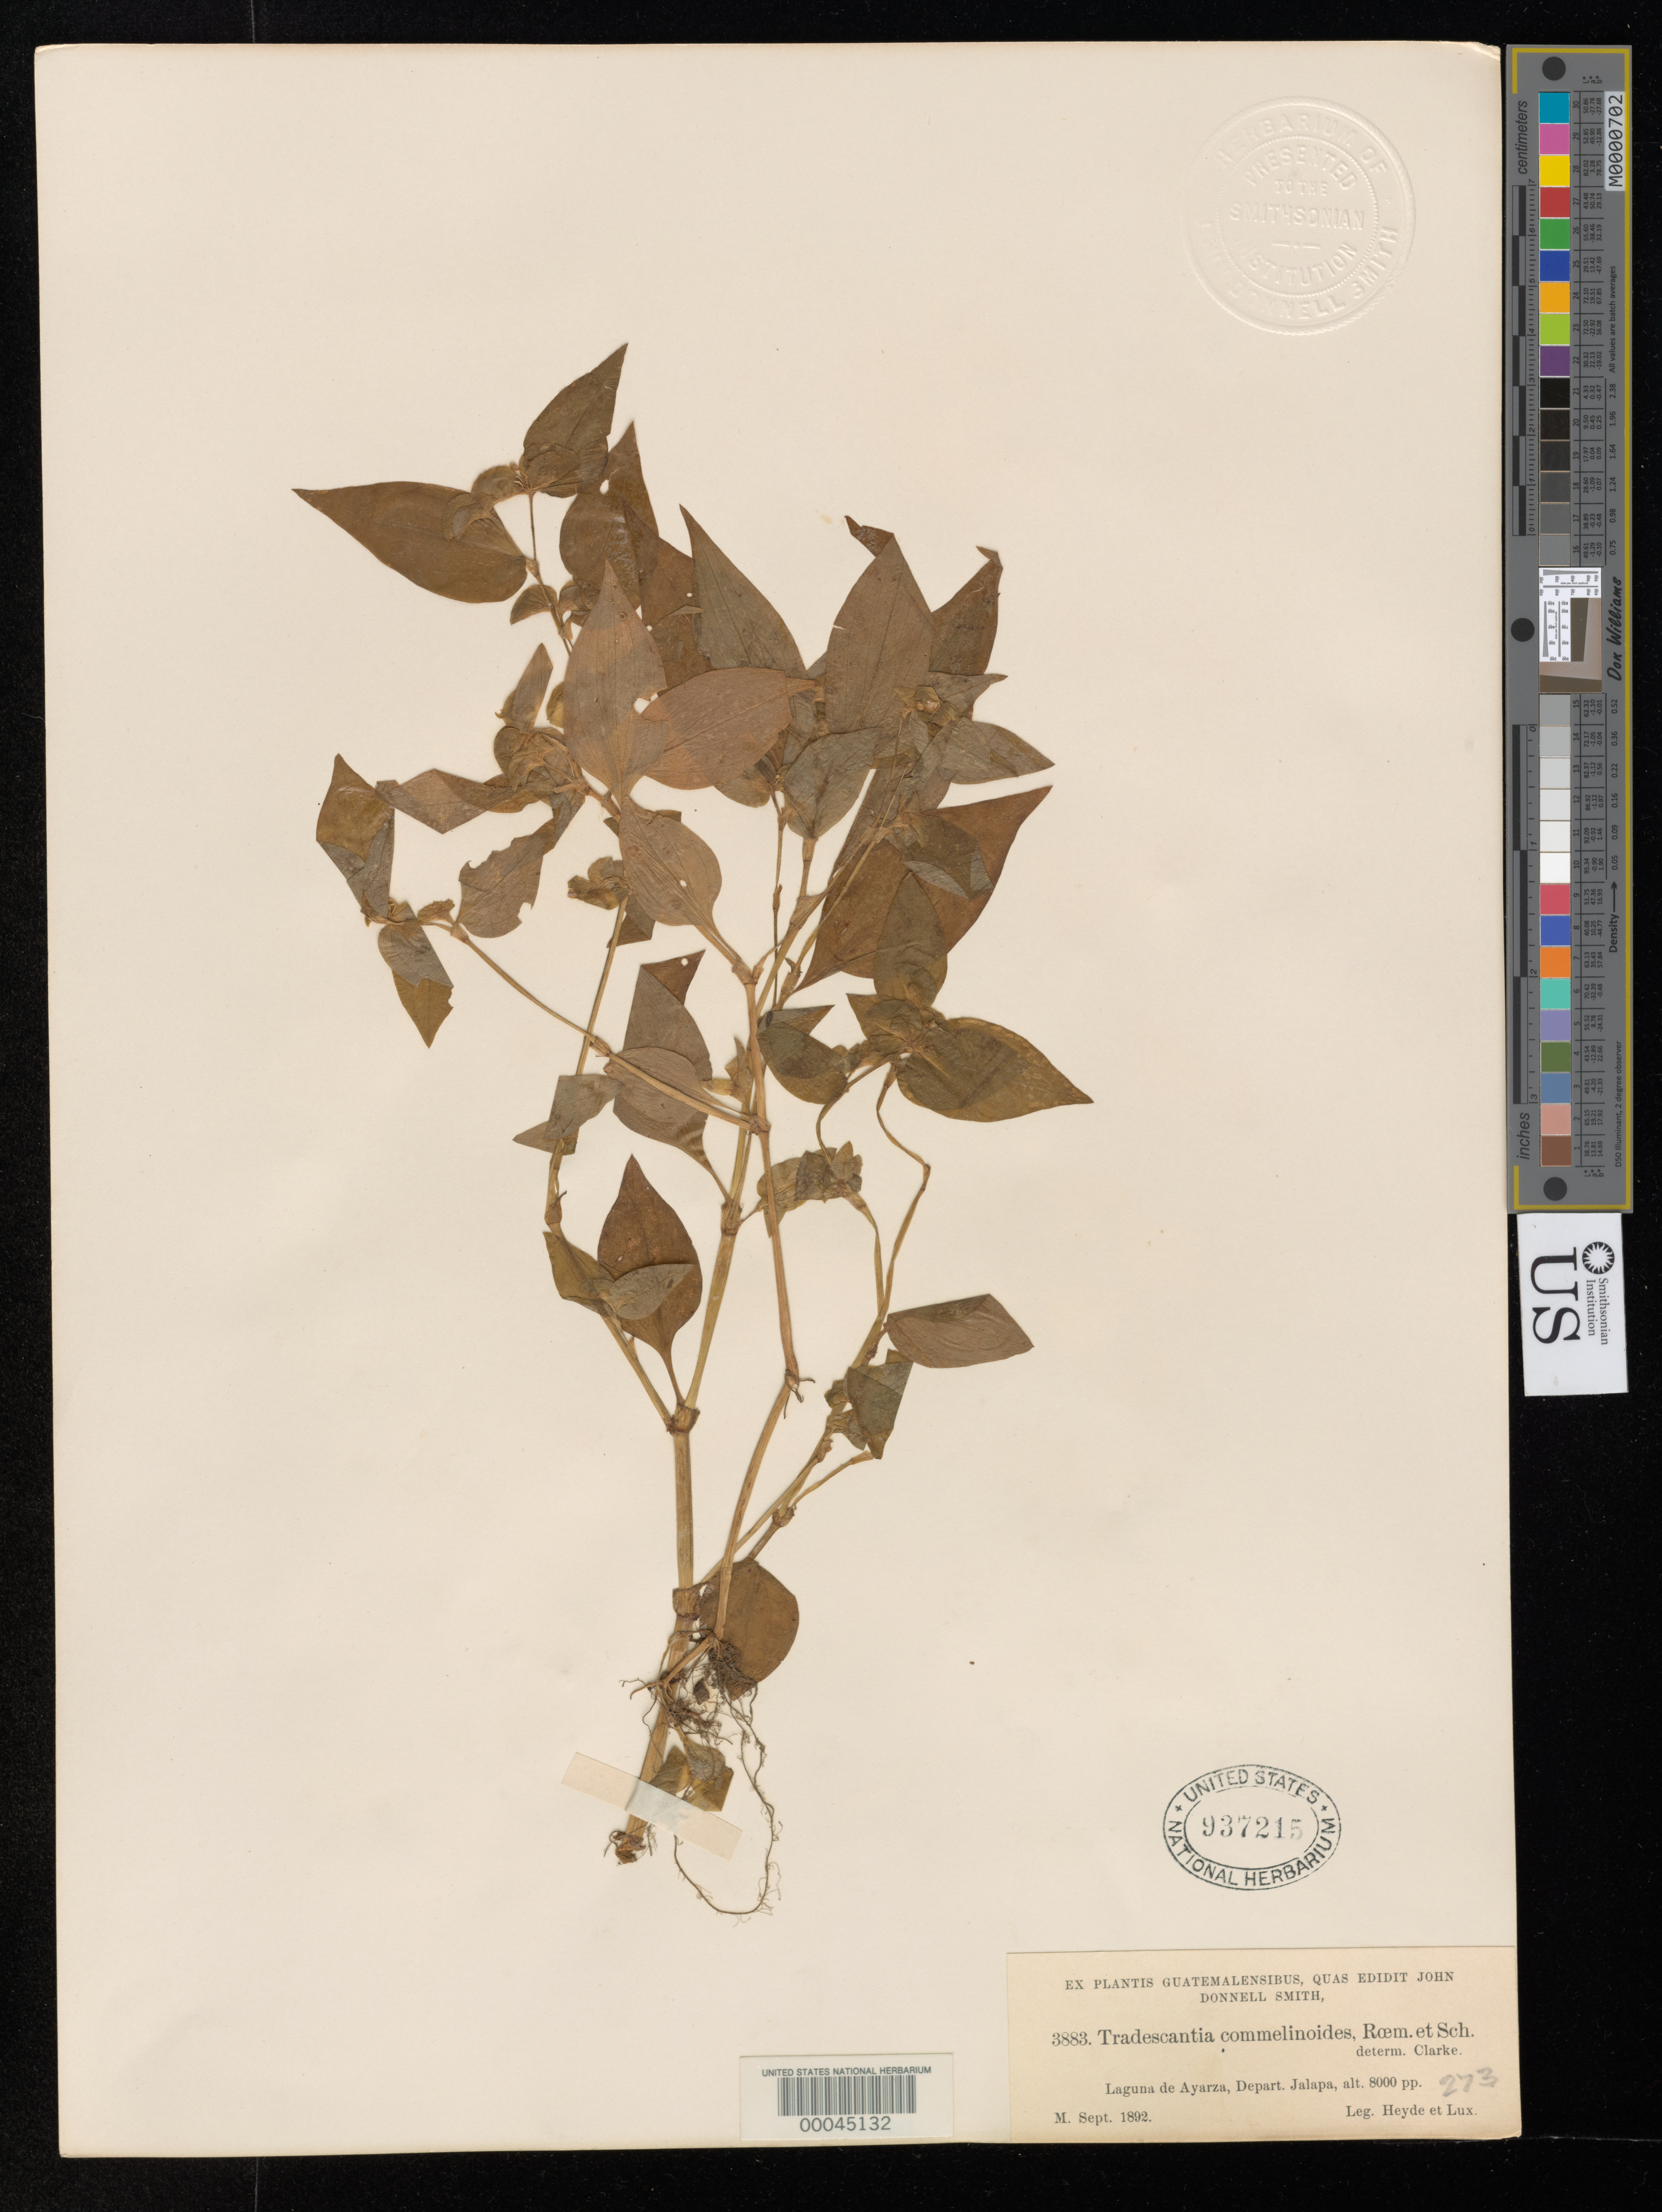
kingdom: Plantae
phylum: Tracheophyta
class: Liliopsida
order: Commelinales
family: Commelinaceae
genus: Tradescantia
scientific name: Tradescantia gracillima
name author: Standl.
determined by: Strong, Mark T., (BOT), Smithsonian Institution - National Museum of Natural History (UNITED STATES)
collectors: E. T. Heyde & E. Lux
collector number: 3883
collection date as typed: Sep 1892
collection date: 1892-09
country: Guatemala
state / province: Jalapa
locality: Laguna de Ayarza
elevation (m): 2440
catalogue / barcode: US 937215